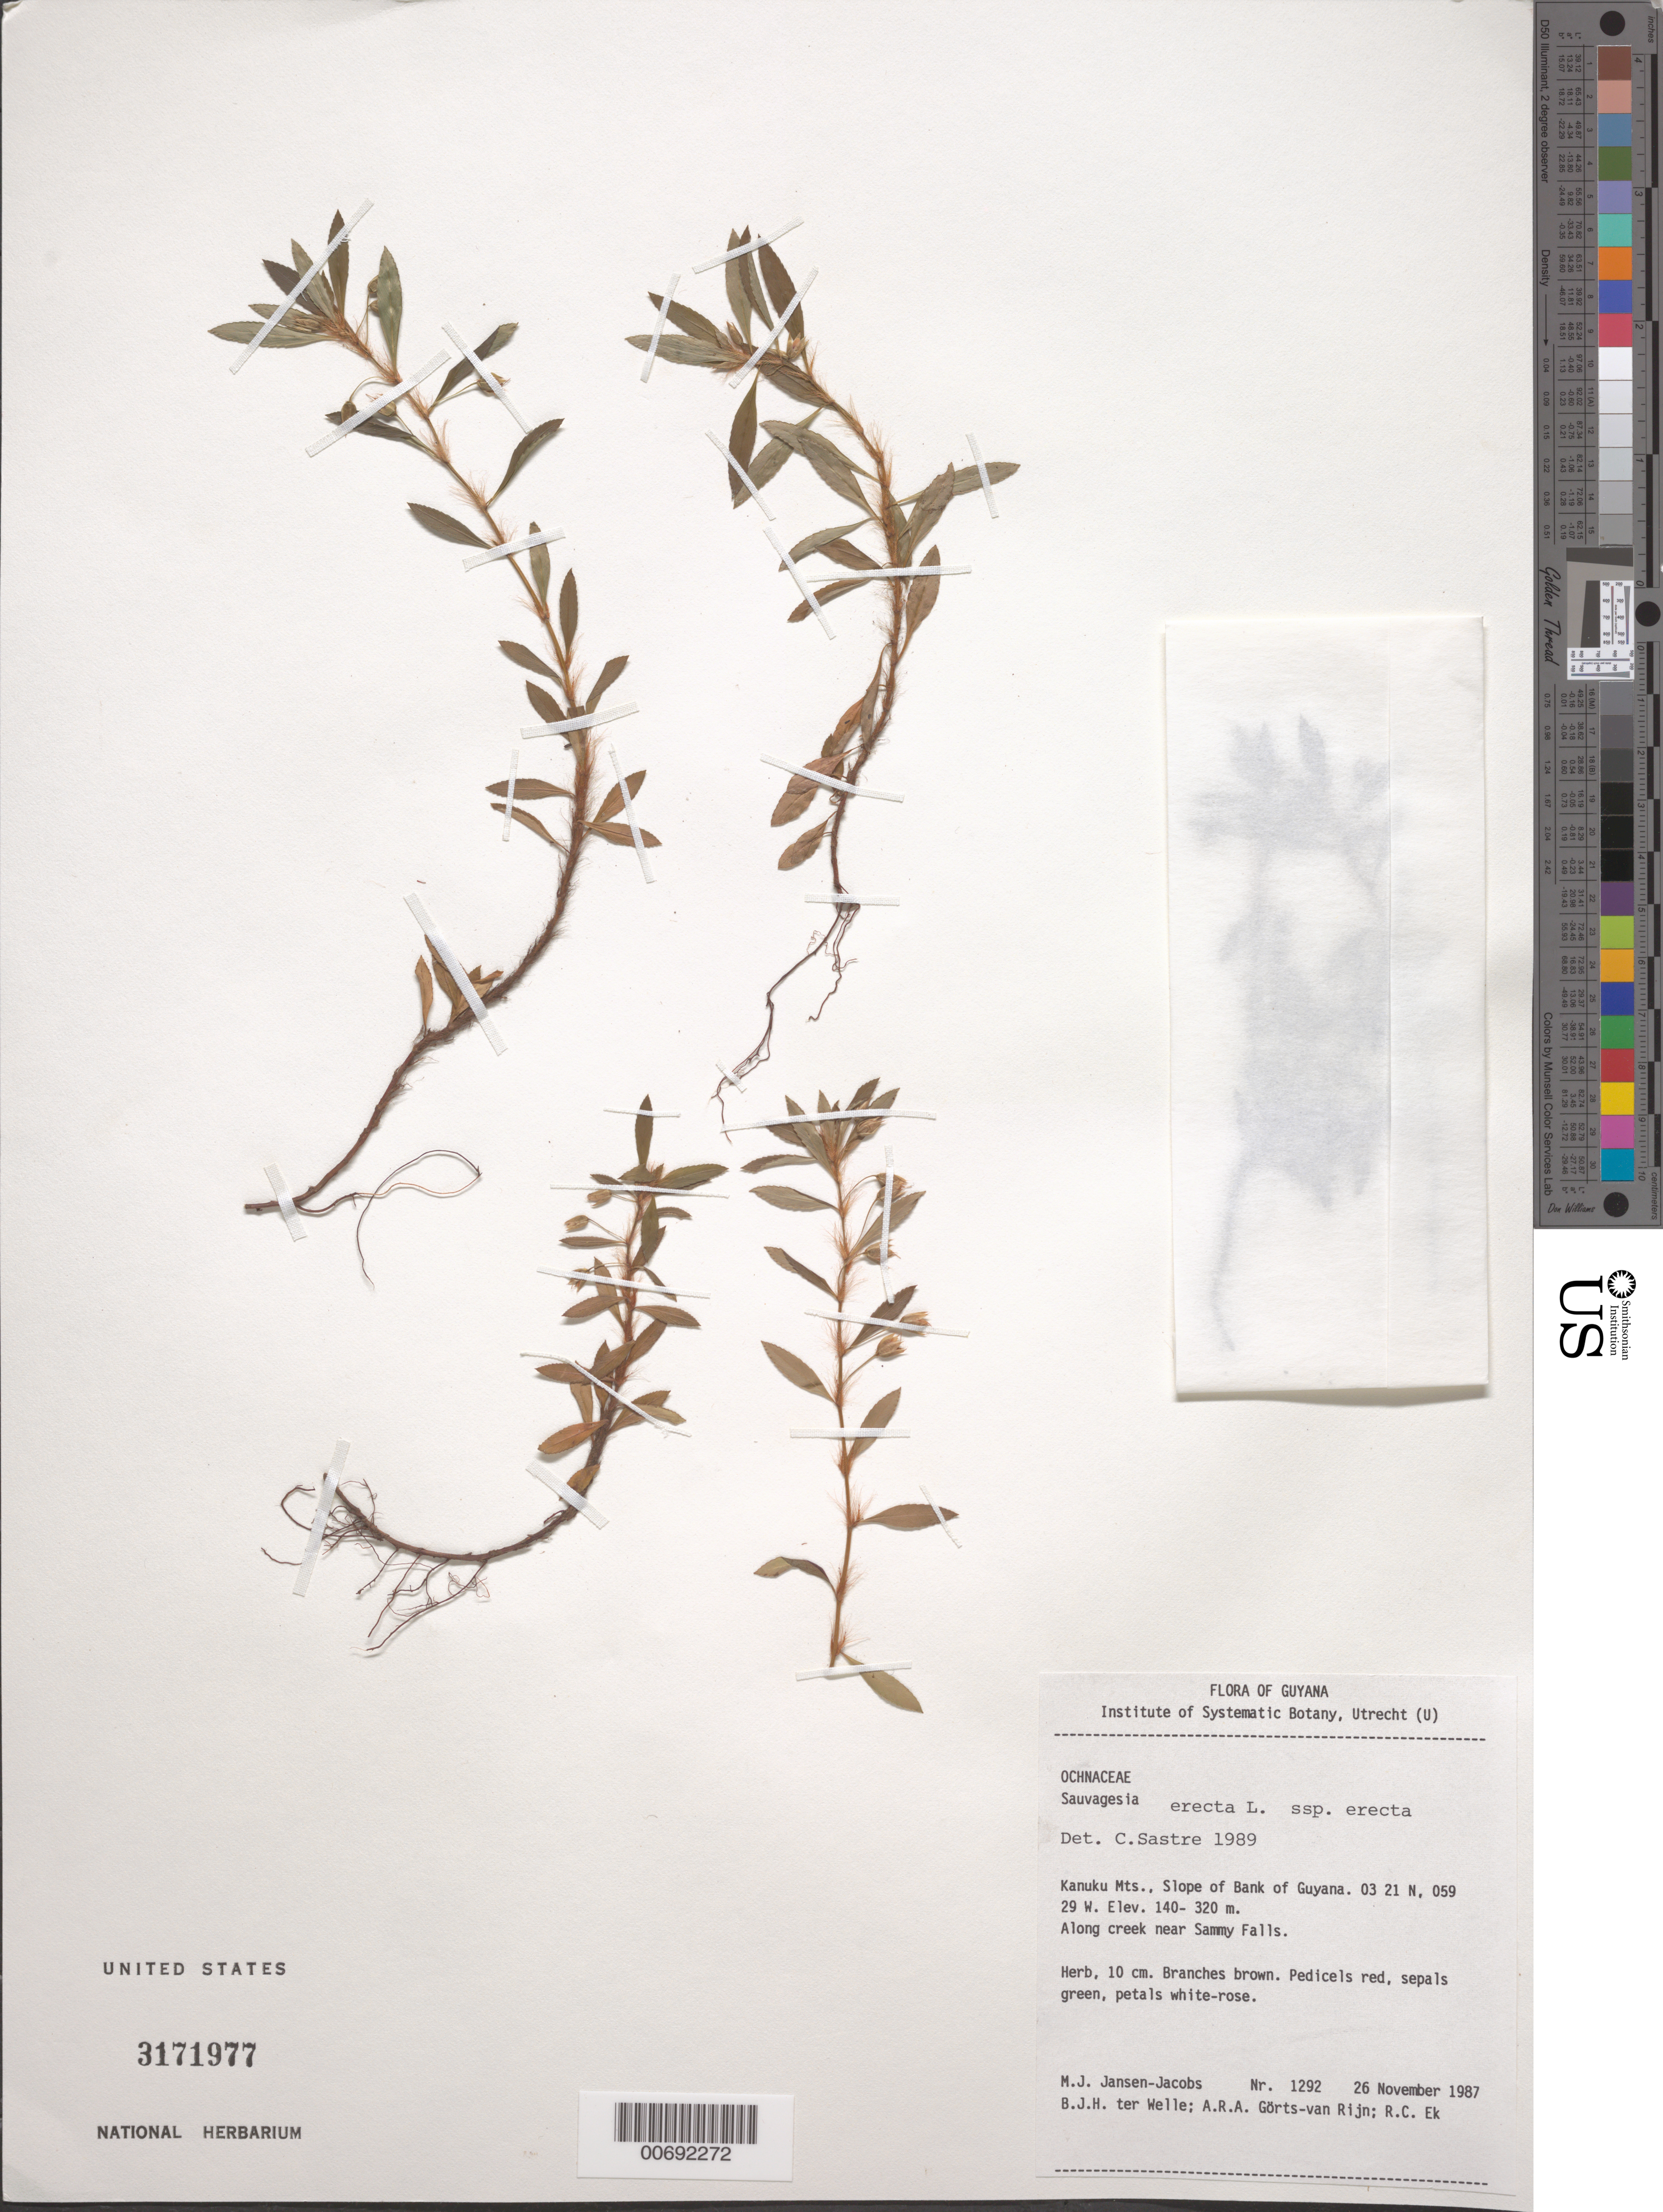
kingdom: Plantae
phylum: Tracheophyta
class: Magnoliopsida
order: Malpighiales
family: Ochnaceae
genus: Sauvagesia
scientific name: Sauvagesia erecta subsp. erecta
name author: L.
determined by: Sastre, C. H. L.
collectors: M. J. Jansen-Jacobs, B. Welle, A. .R. A. Görts-van Rijn & R. C. Ek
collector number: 1292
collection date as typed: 26-Nov-87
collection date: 1987-11-26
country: Guyana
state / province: U. Takutu-U. Essequibo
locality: Sammy Falls, near, slope of Bank of Guyana, Kanuku Mts.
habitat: Along creek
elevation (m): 140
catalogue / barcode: US 3171977